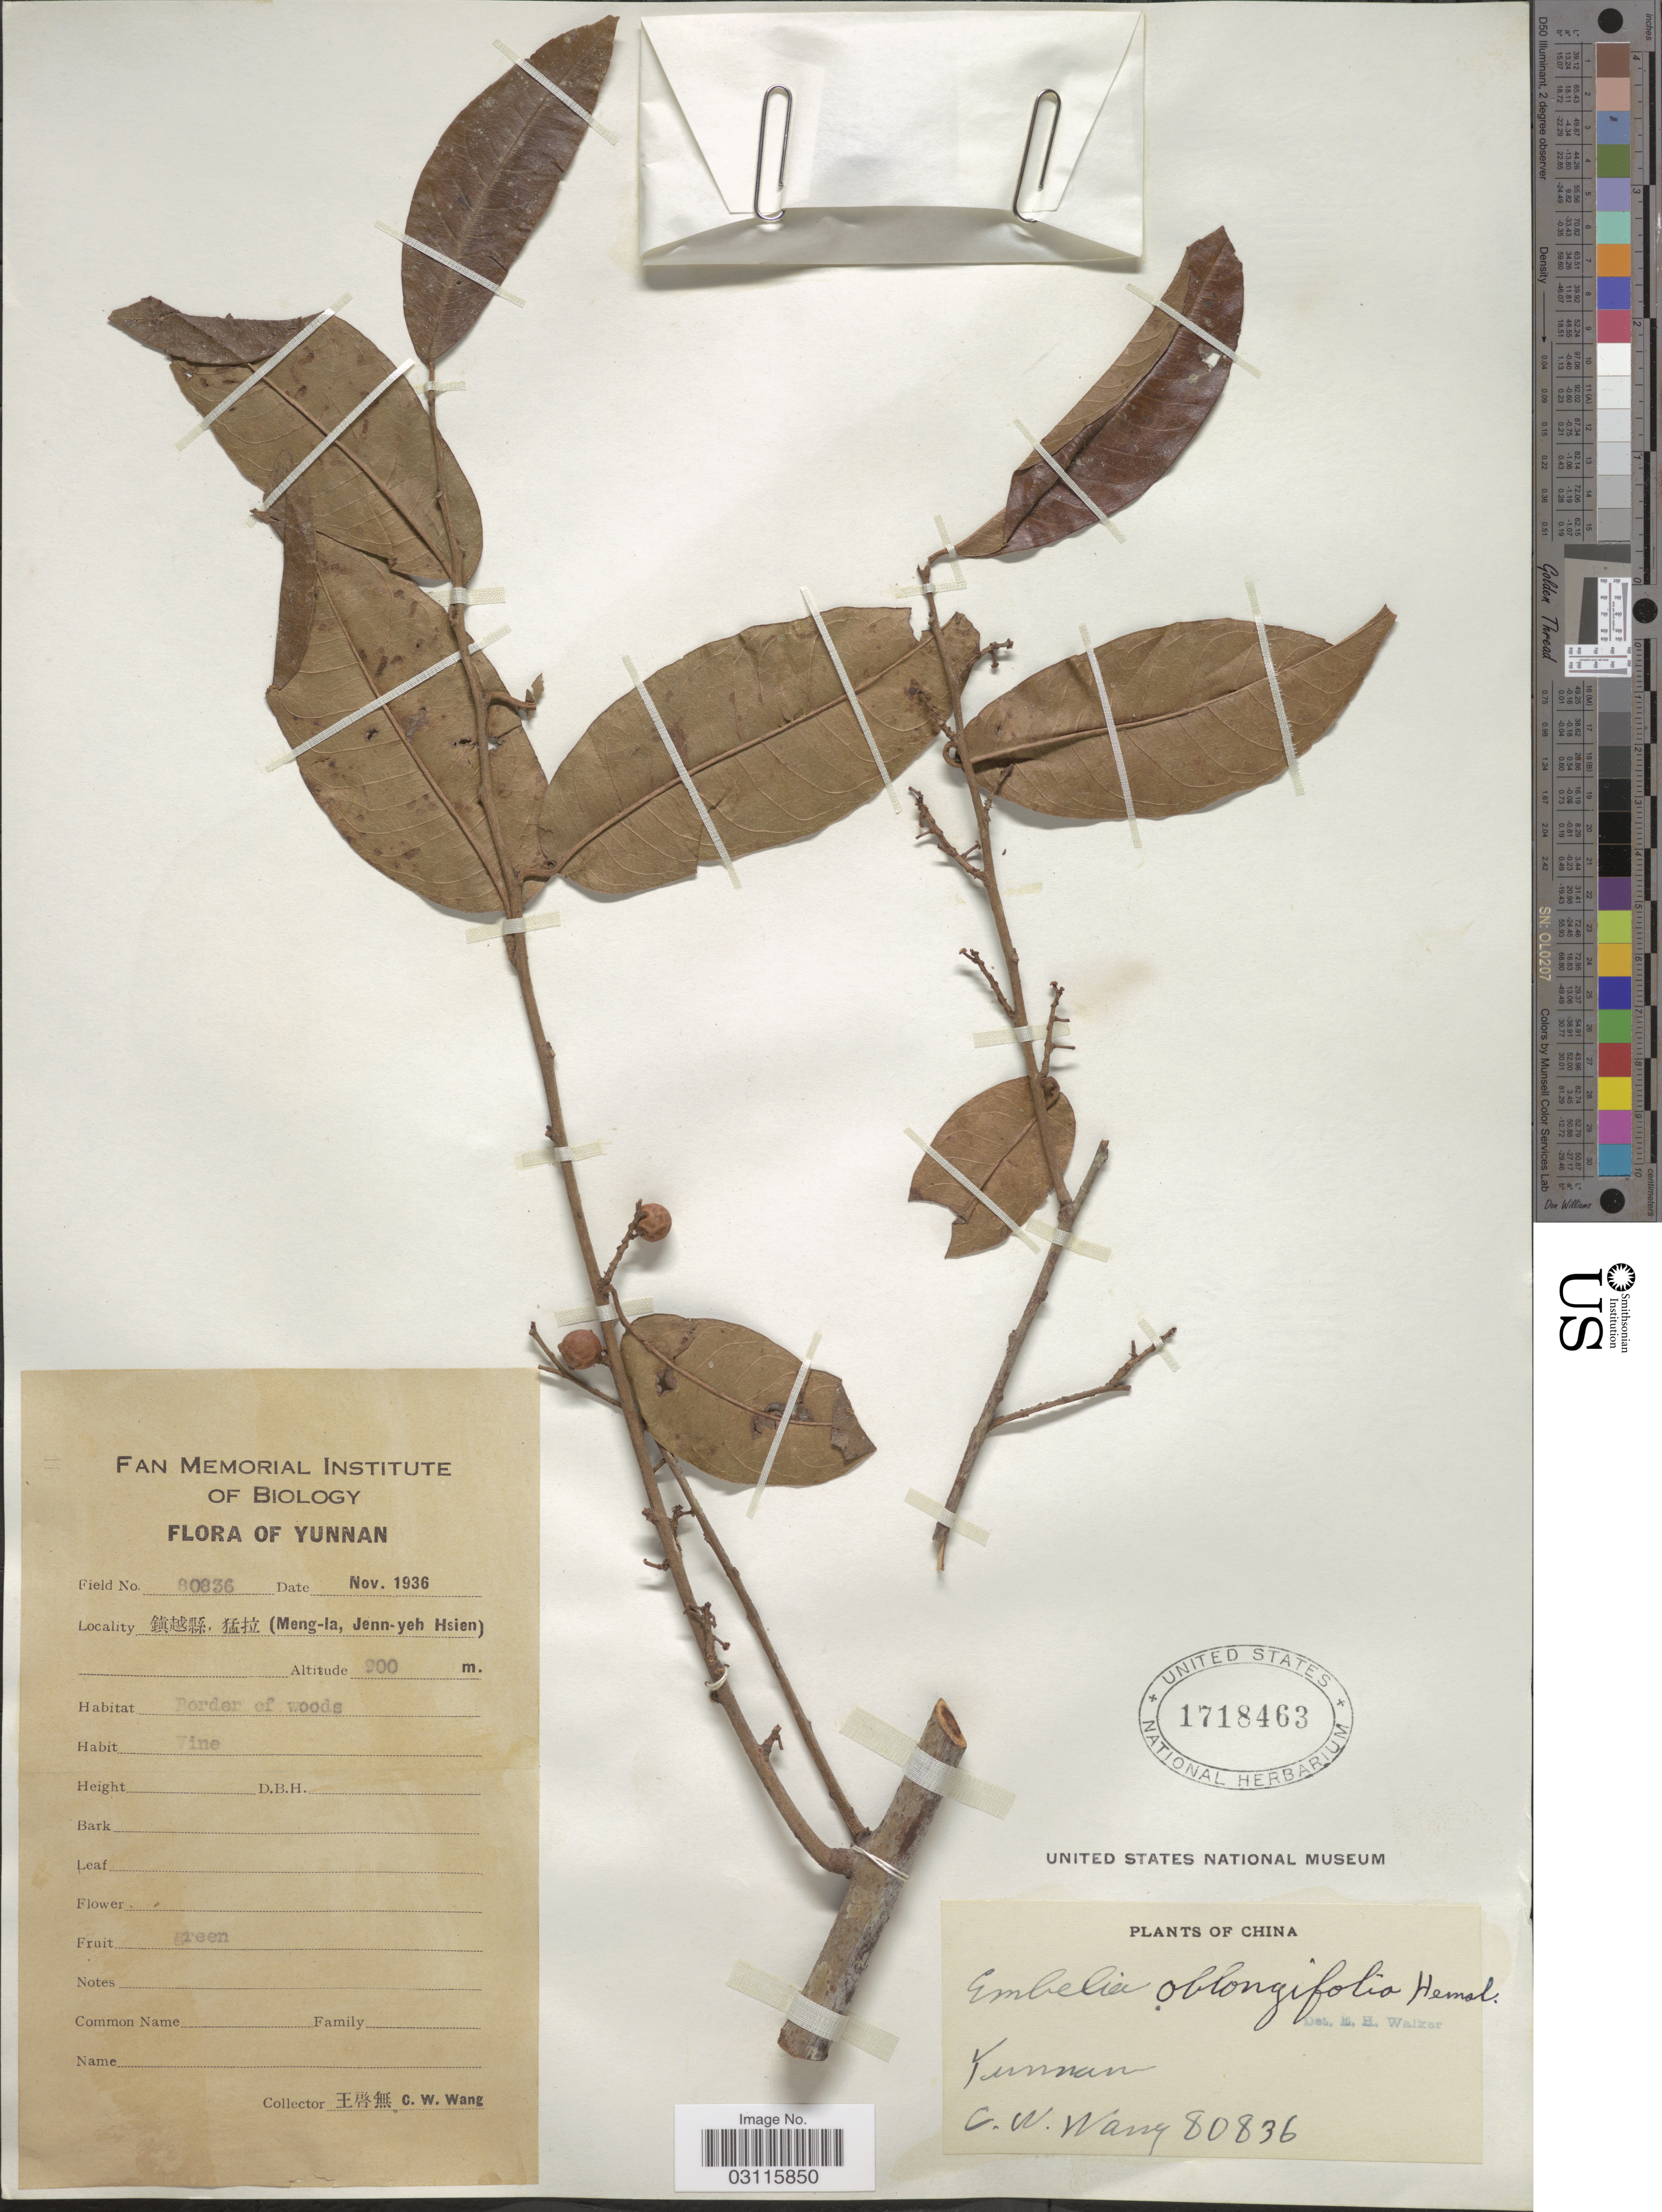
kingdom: Plantae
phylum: Tracheophyta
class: Magnoliopsida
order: Ericales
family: Primulaceae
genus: Embelia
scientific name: Embelia oblongifolia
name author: Hemsl.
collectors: C. W. Wang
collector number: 80836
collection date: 1936-11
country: China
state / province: Yunnan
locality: (Meng-la, Jenn-yeh Hsien).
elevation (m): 200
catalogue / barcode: US 1718463